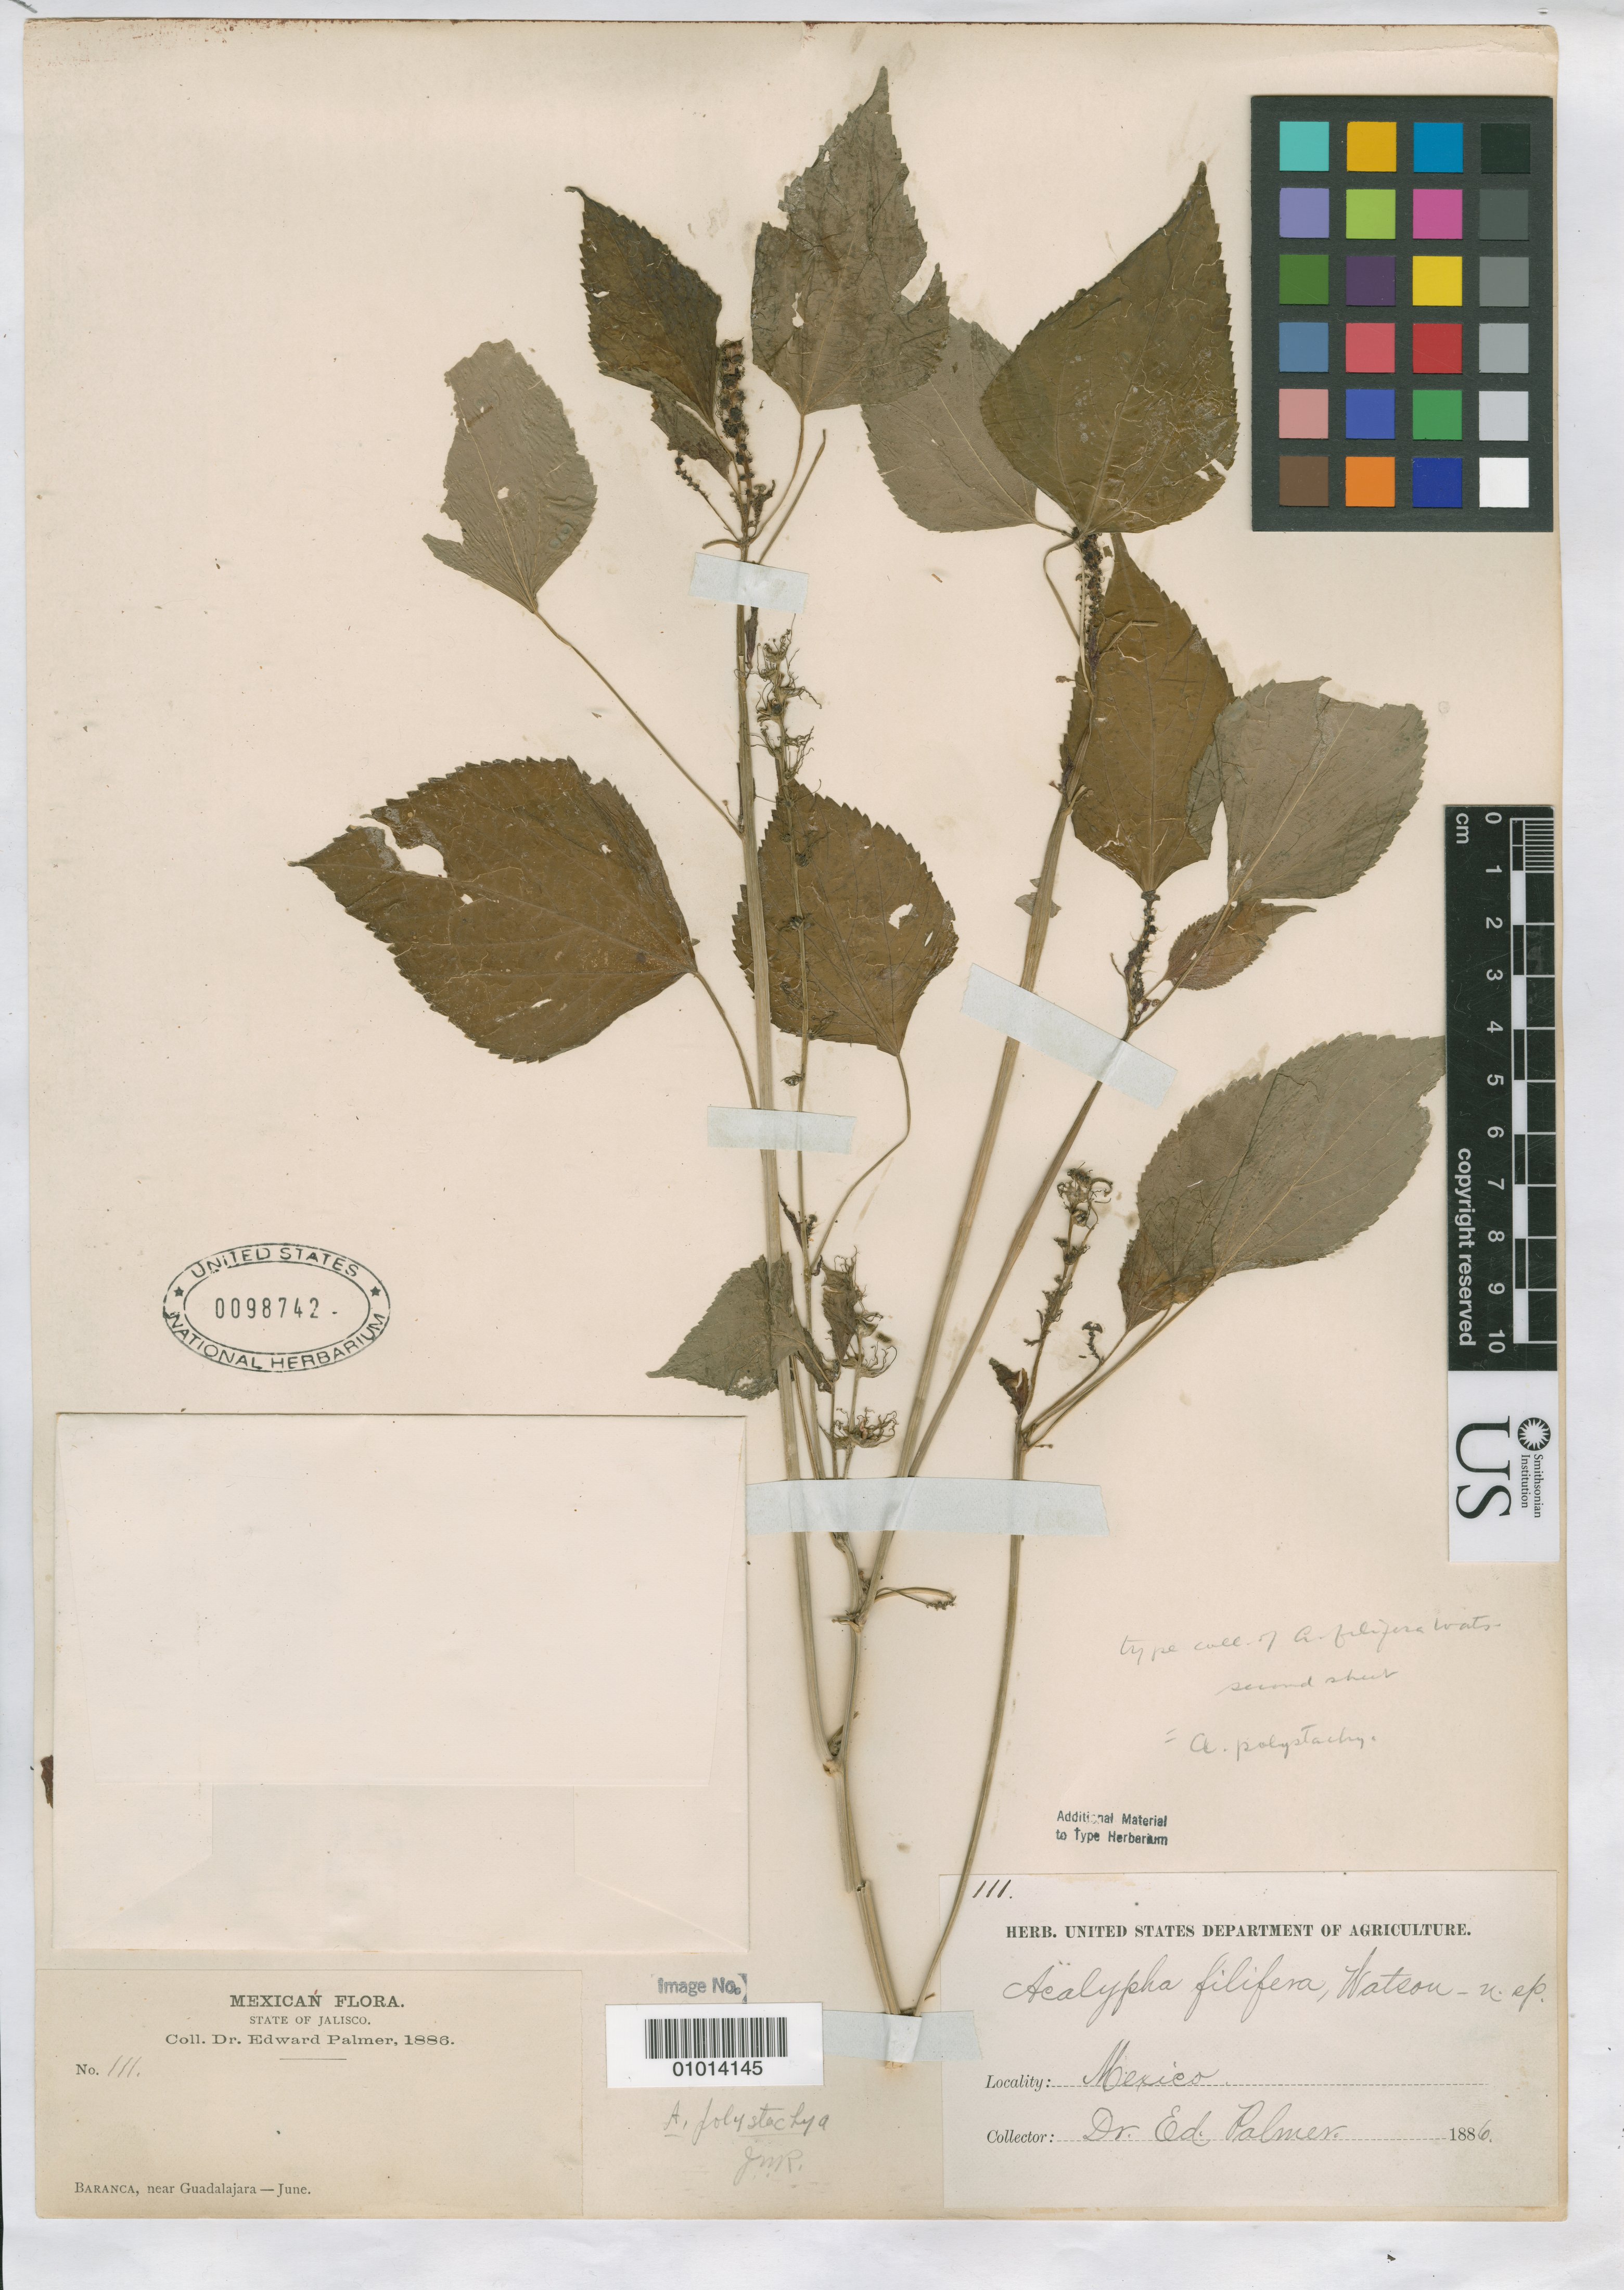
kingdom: Plantae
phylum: Tracheophyta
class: Magnoliopsida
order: Malpighiales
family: Euphorbiaceae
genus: Acalypha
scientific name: Acalypha filifera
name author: S. Watson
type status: Type Collection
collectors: E. Palmer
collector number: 111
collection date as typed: Jun 1886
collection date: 1886-06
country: Mexico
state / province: Jalisco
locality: Baranca, near Guadalajara.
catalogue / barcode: US 98742